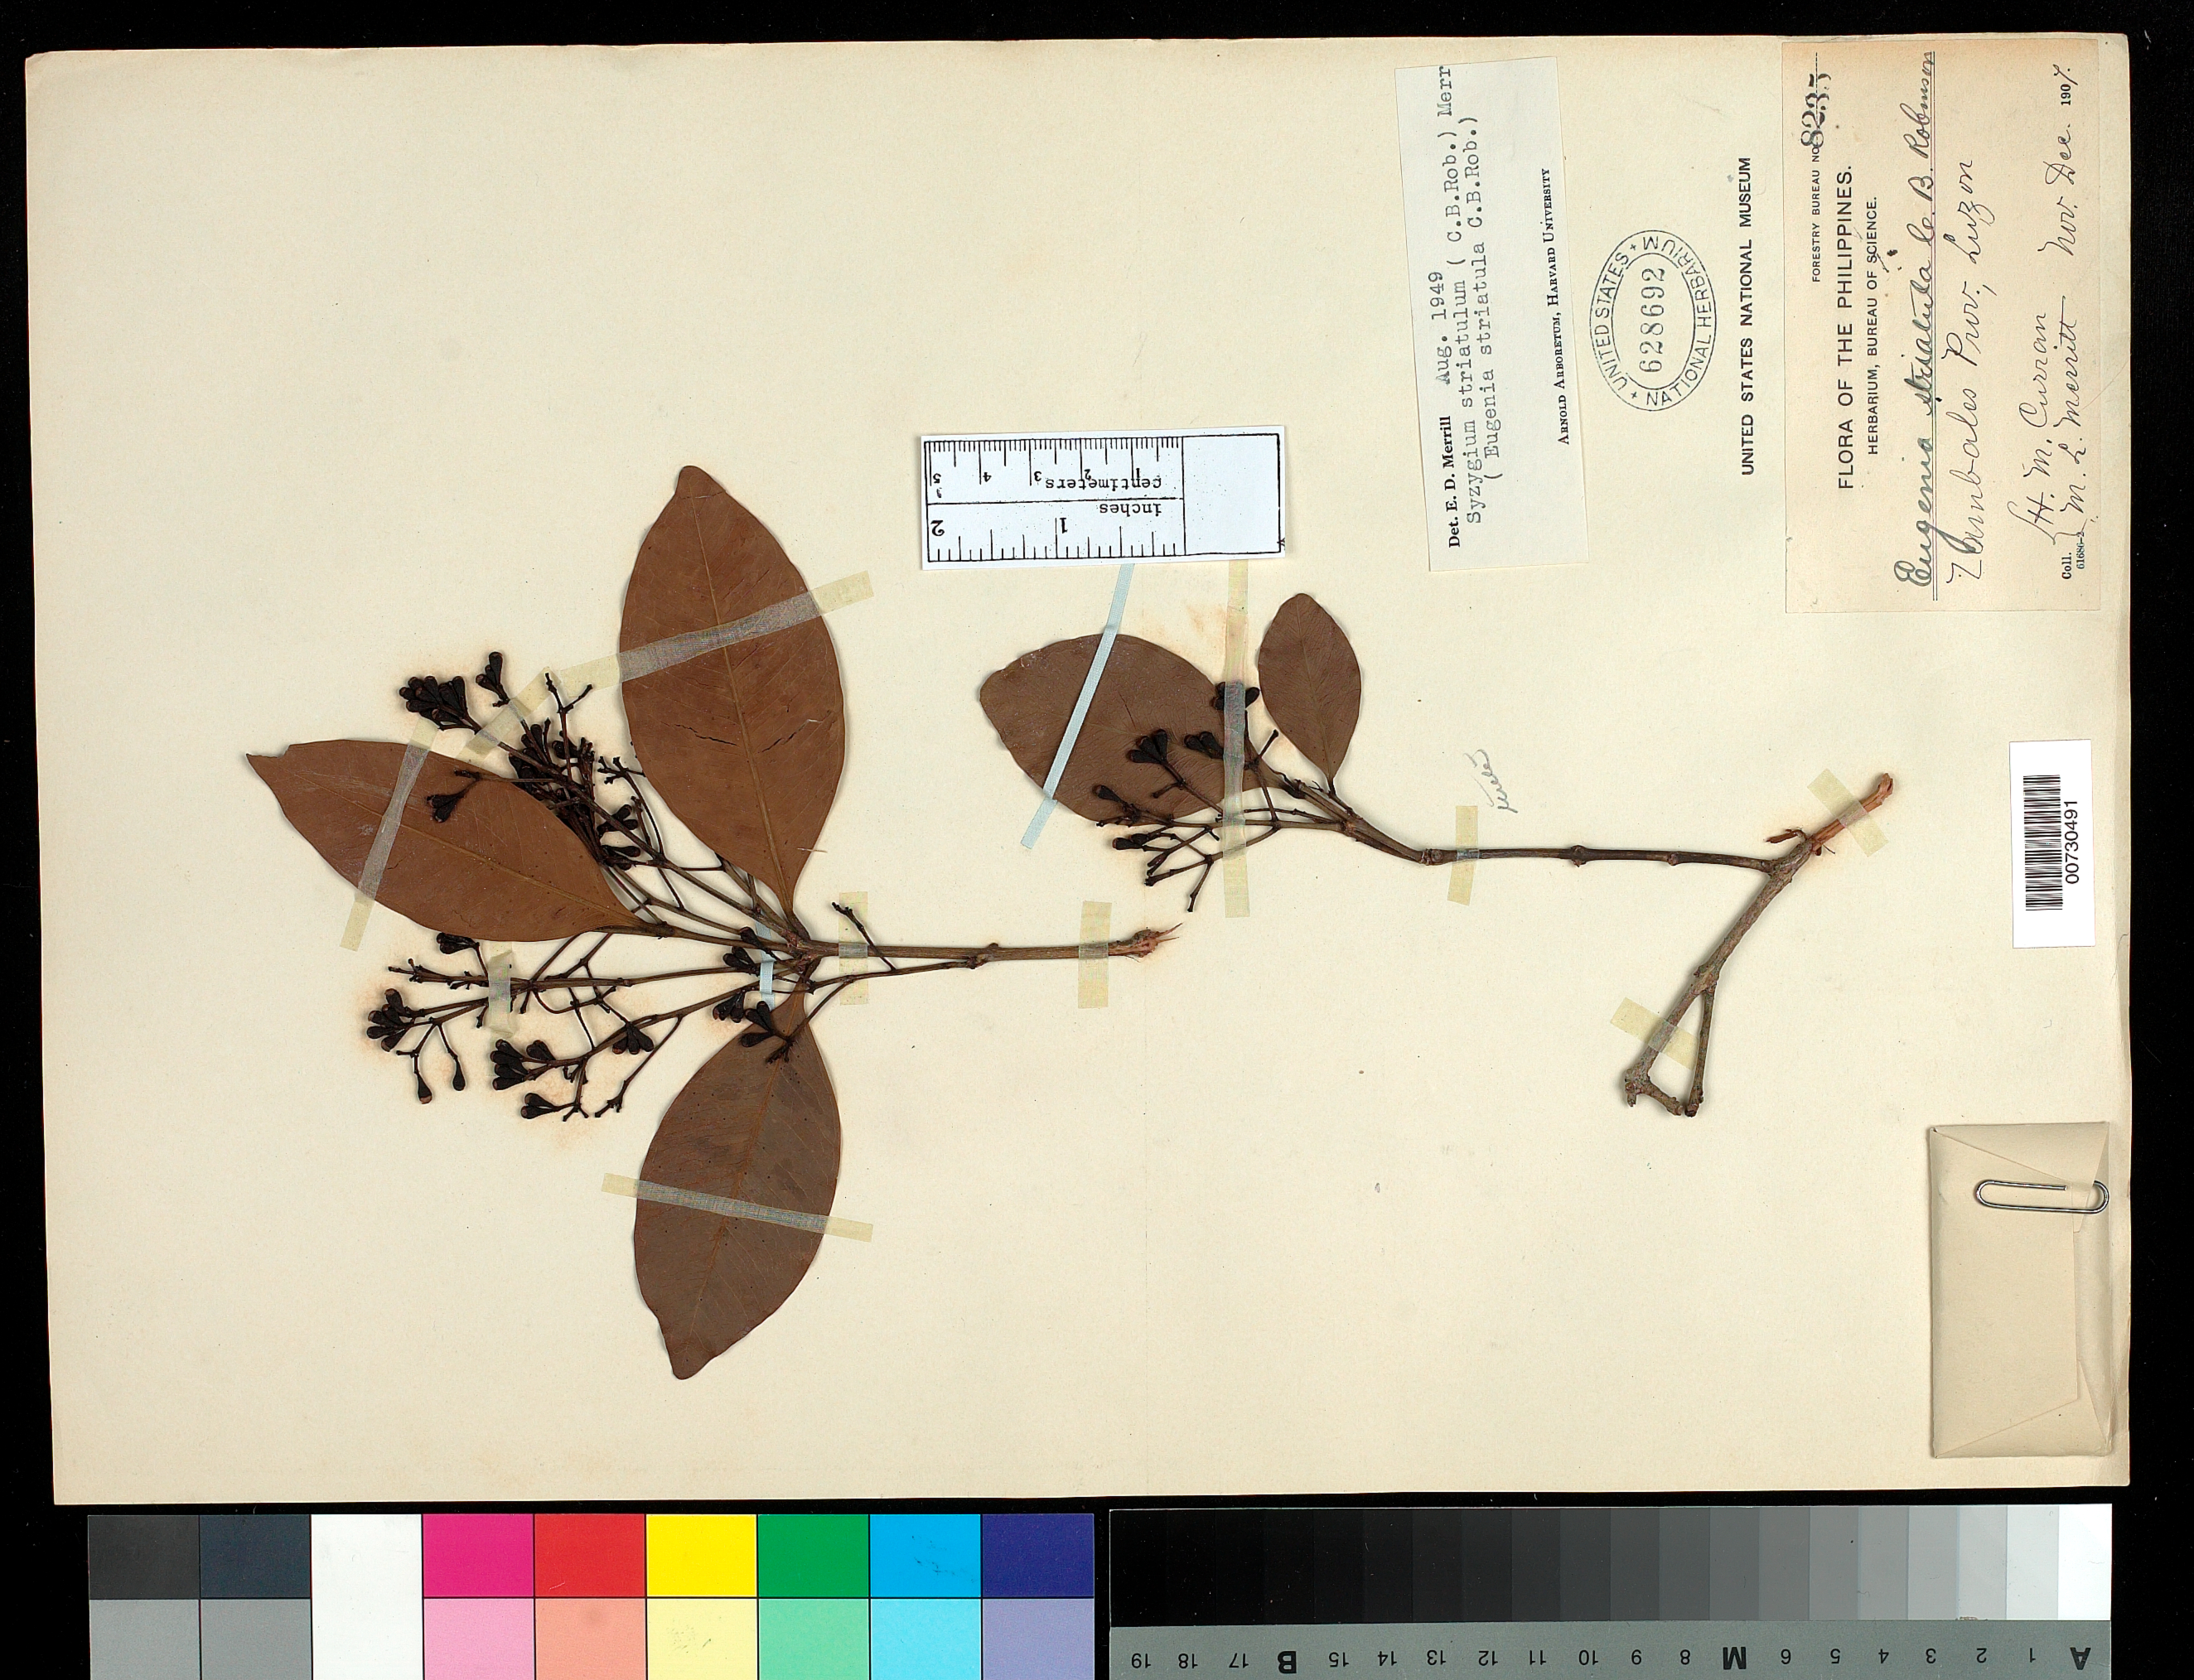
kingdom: Plantae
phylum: Tracheophyta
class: Magnoliopsida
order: Myrtales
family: Myrtaceae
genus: Syzygium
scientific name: Syzygium striatulum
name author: (C.B. Rob.) Merr.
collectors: H. M. Curran & M. L. Merritt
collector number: For. Bur. 8235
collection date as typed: Nov 1907 to -- Dec 1907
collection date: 1907-11/1907-12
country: Philippines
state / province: Central Luzon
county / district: Zambales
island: Luzon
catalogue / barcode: US 628692